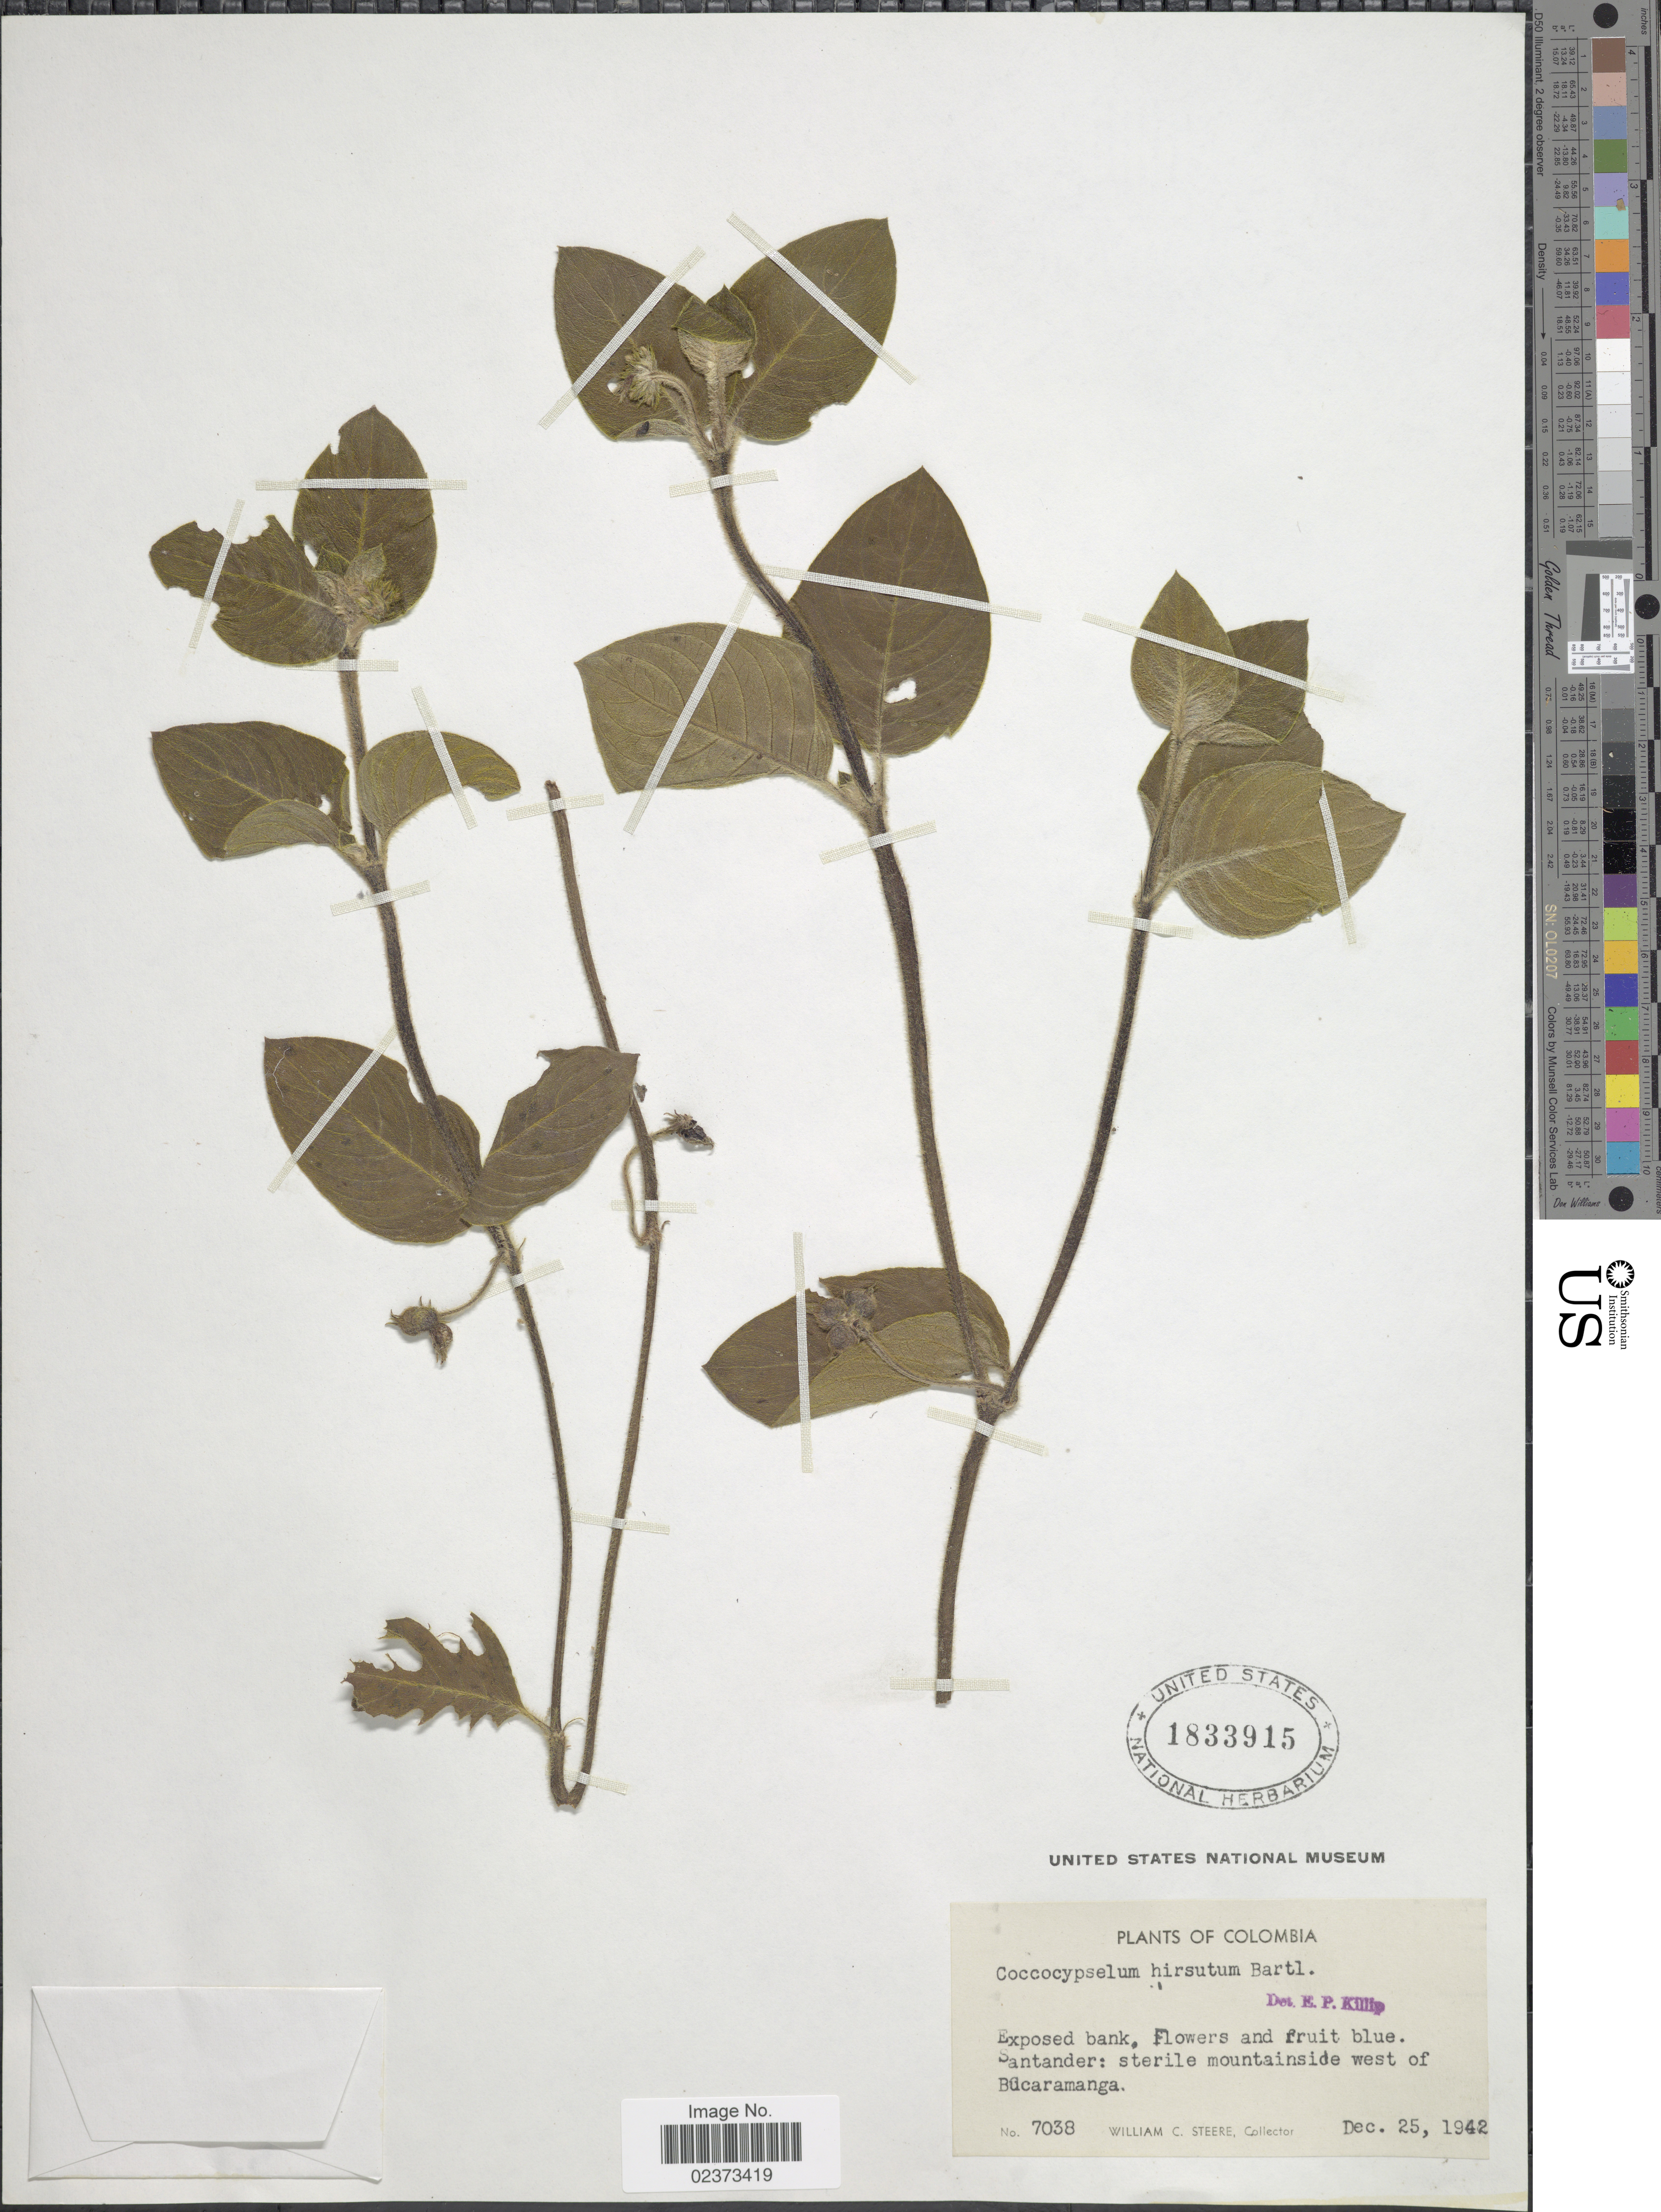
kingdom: Plantae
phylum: Tracheophyta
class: Magnoliopsida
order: Gentianales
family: Rubiaceae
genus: Coccocypselum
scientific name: Coccocypselum hirsutum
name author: Bartl. ex DC.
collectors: W. C. Steere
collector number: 7038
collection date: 1942-12-25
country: Colombia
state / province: Santander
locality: Sterile mountainside west of Bucaramanga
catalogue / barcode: US 1833915